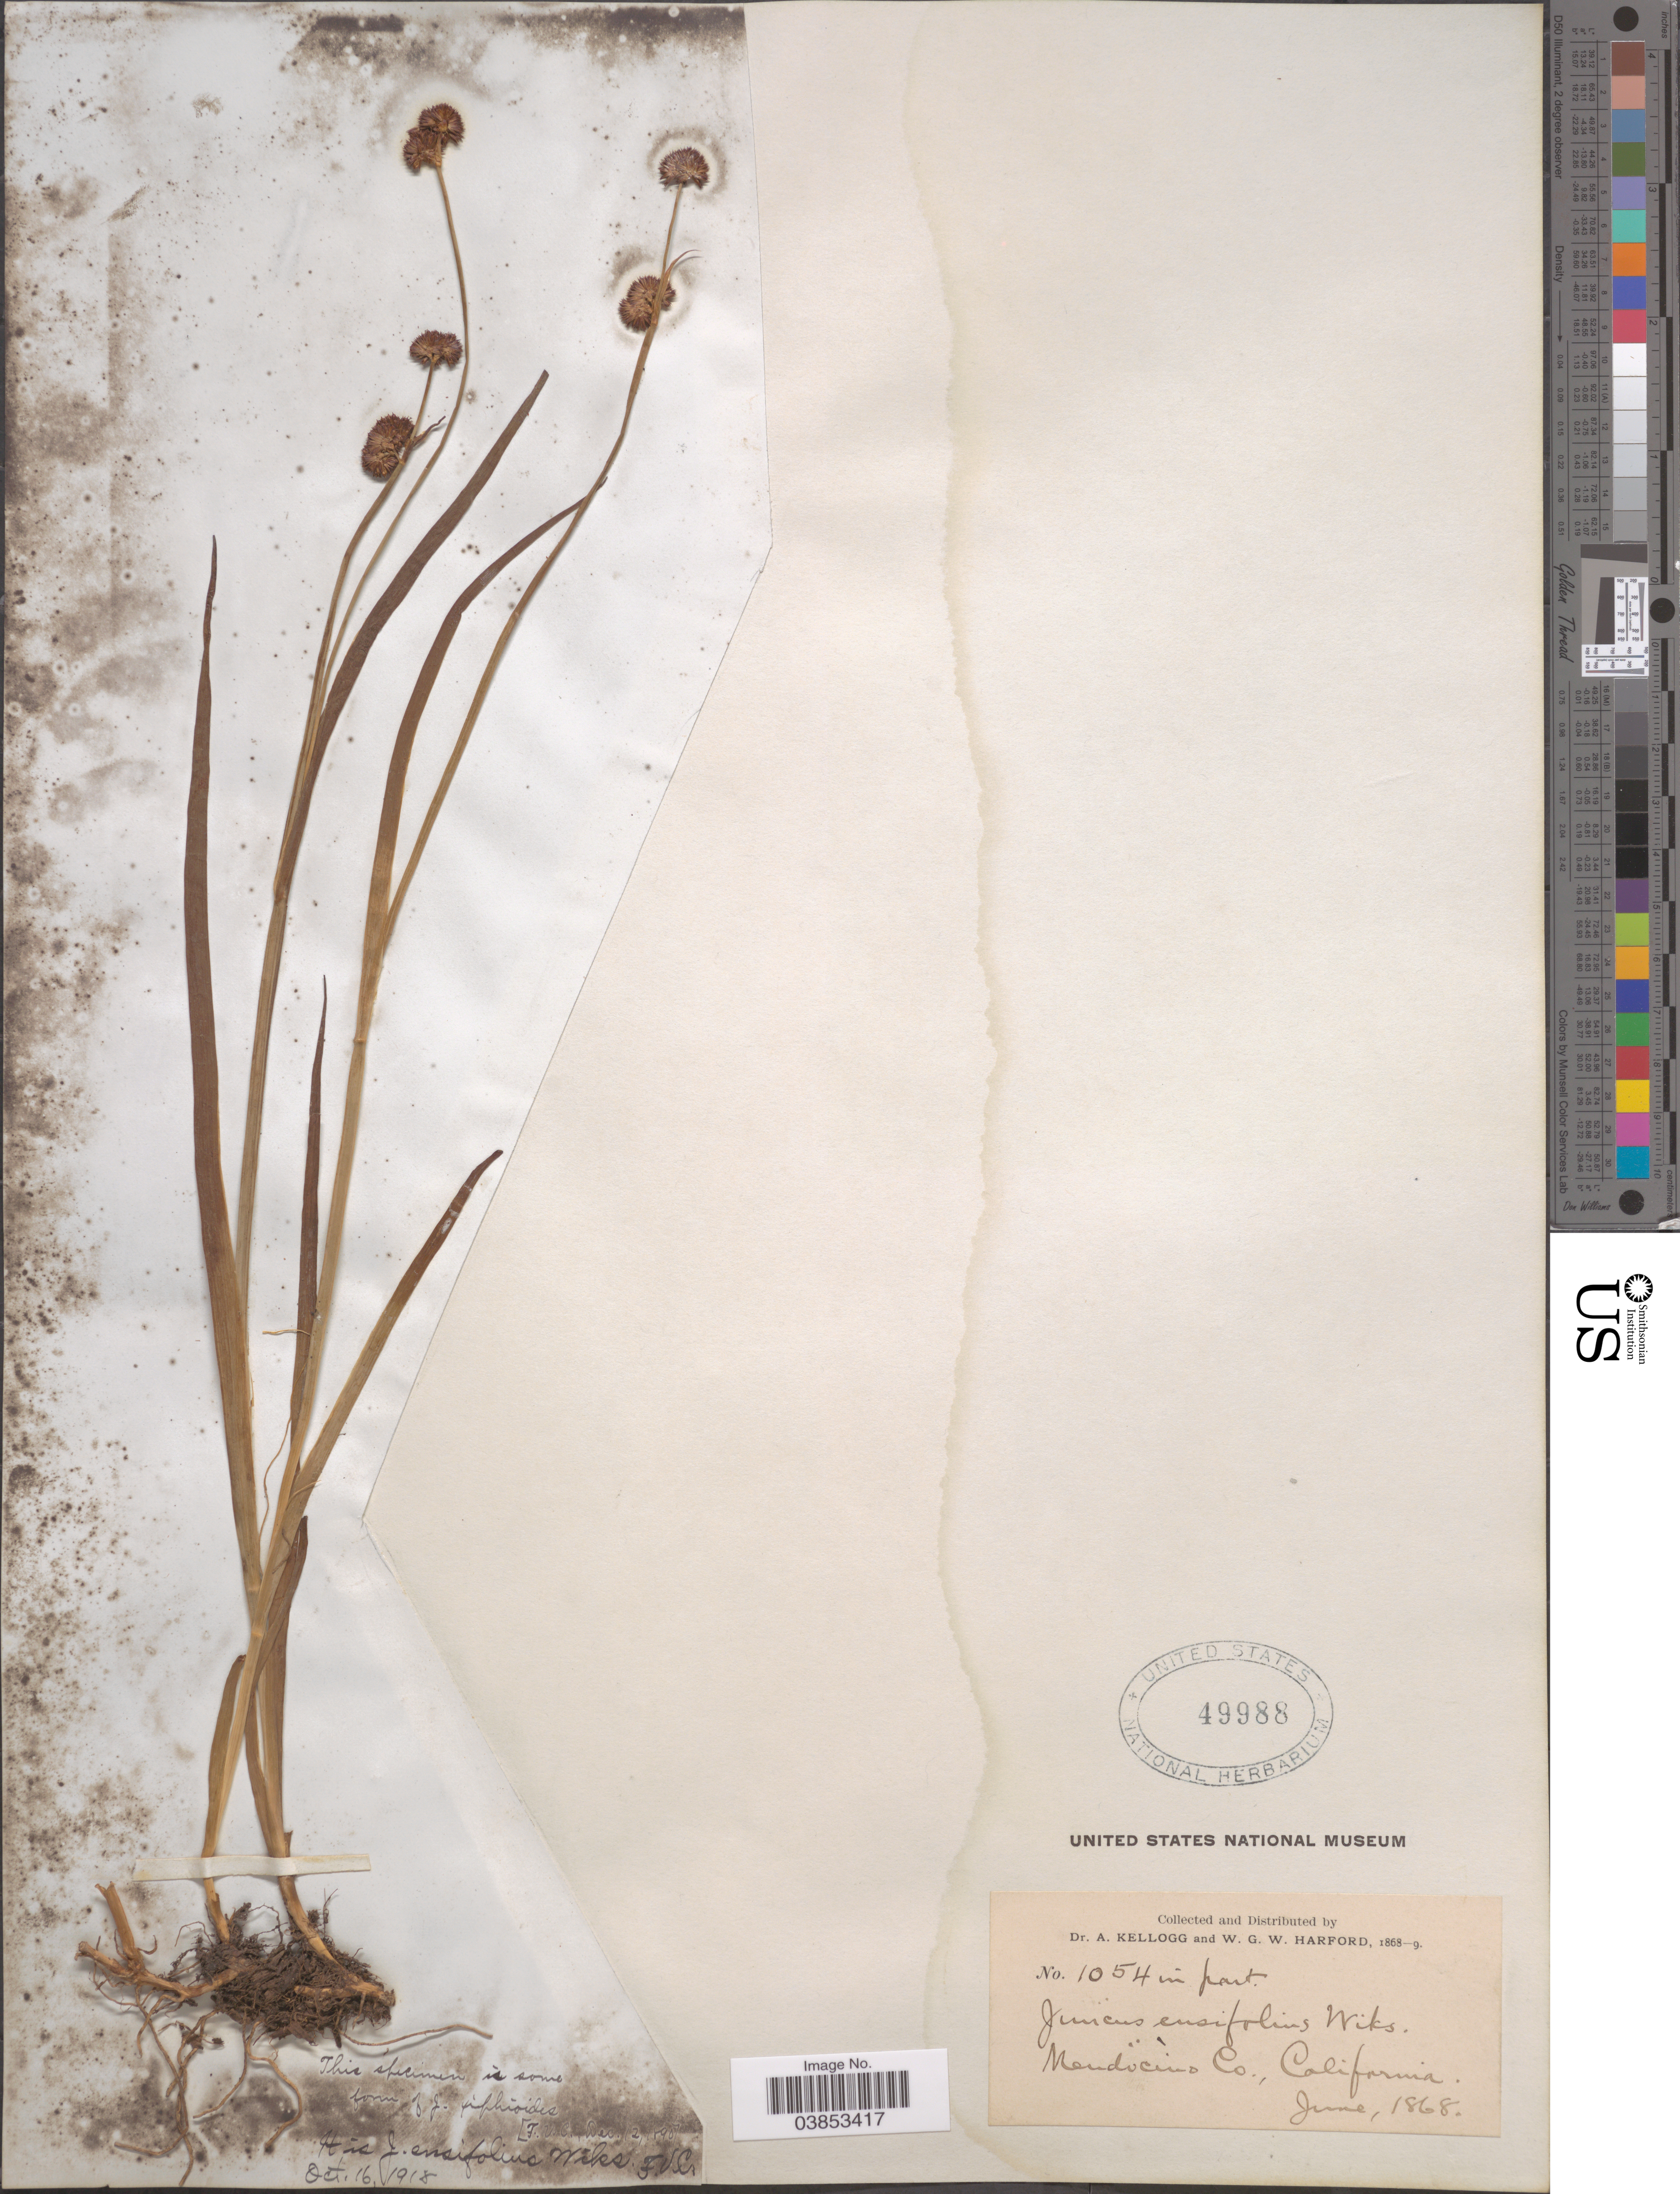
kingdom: Plantae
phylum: Tracheophyta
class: Liliopsida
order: Poales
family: Juncaceae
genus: Juncus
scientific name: Juncus ensifolius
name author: Wikstr.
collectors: A. Kellogg & W. G. W. Harford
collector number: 1054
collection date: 1868-06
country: United States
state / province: California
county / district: Mendocino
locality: Mendocino Co.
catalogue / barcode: US 49988